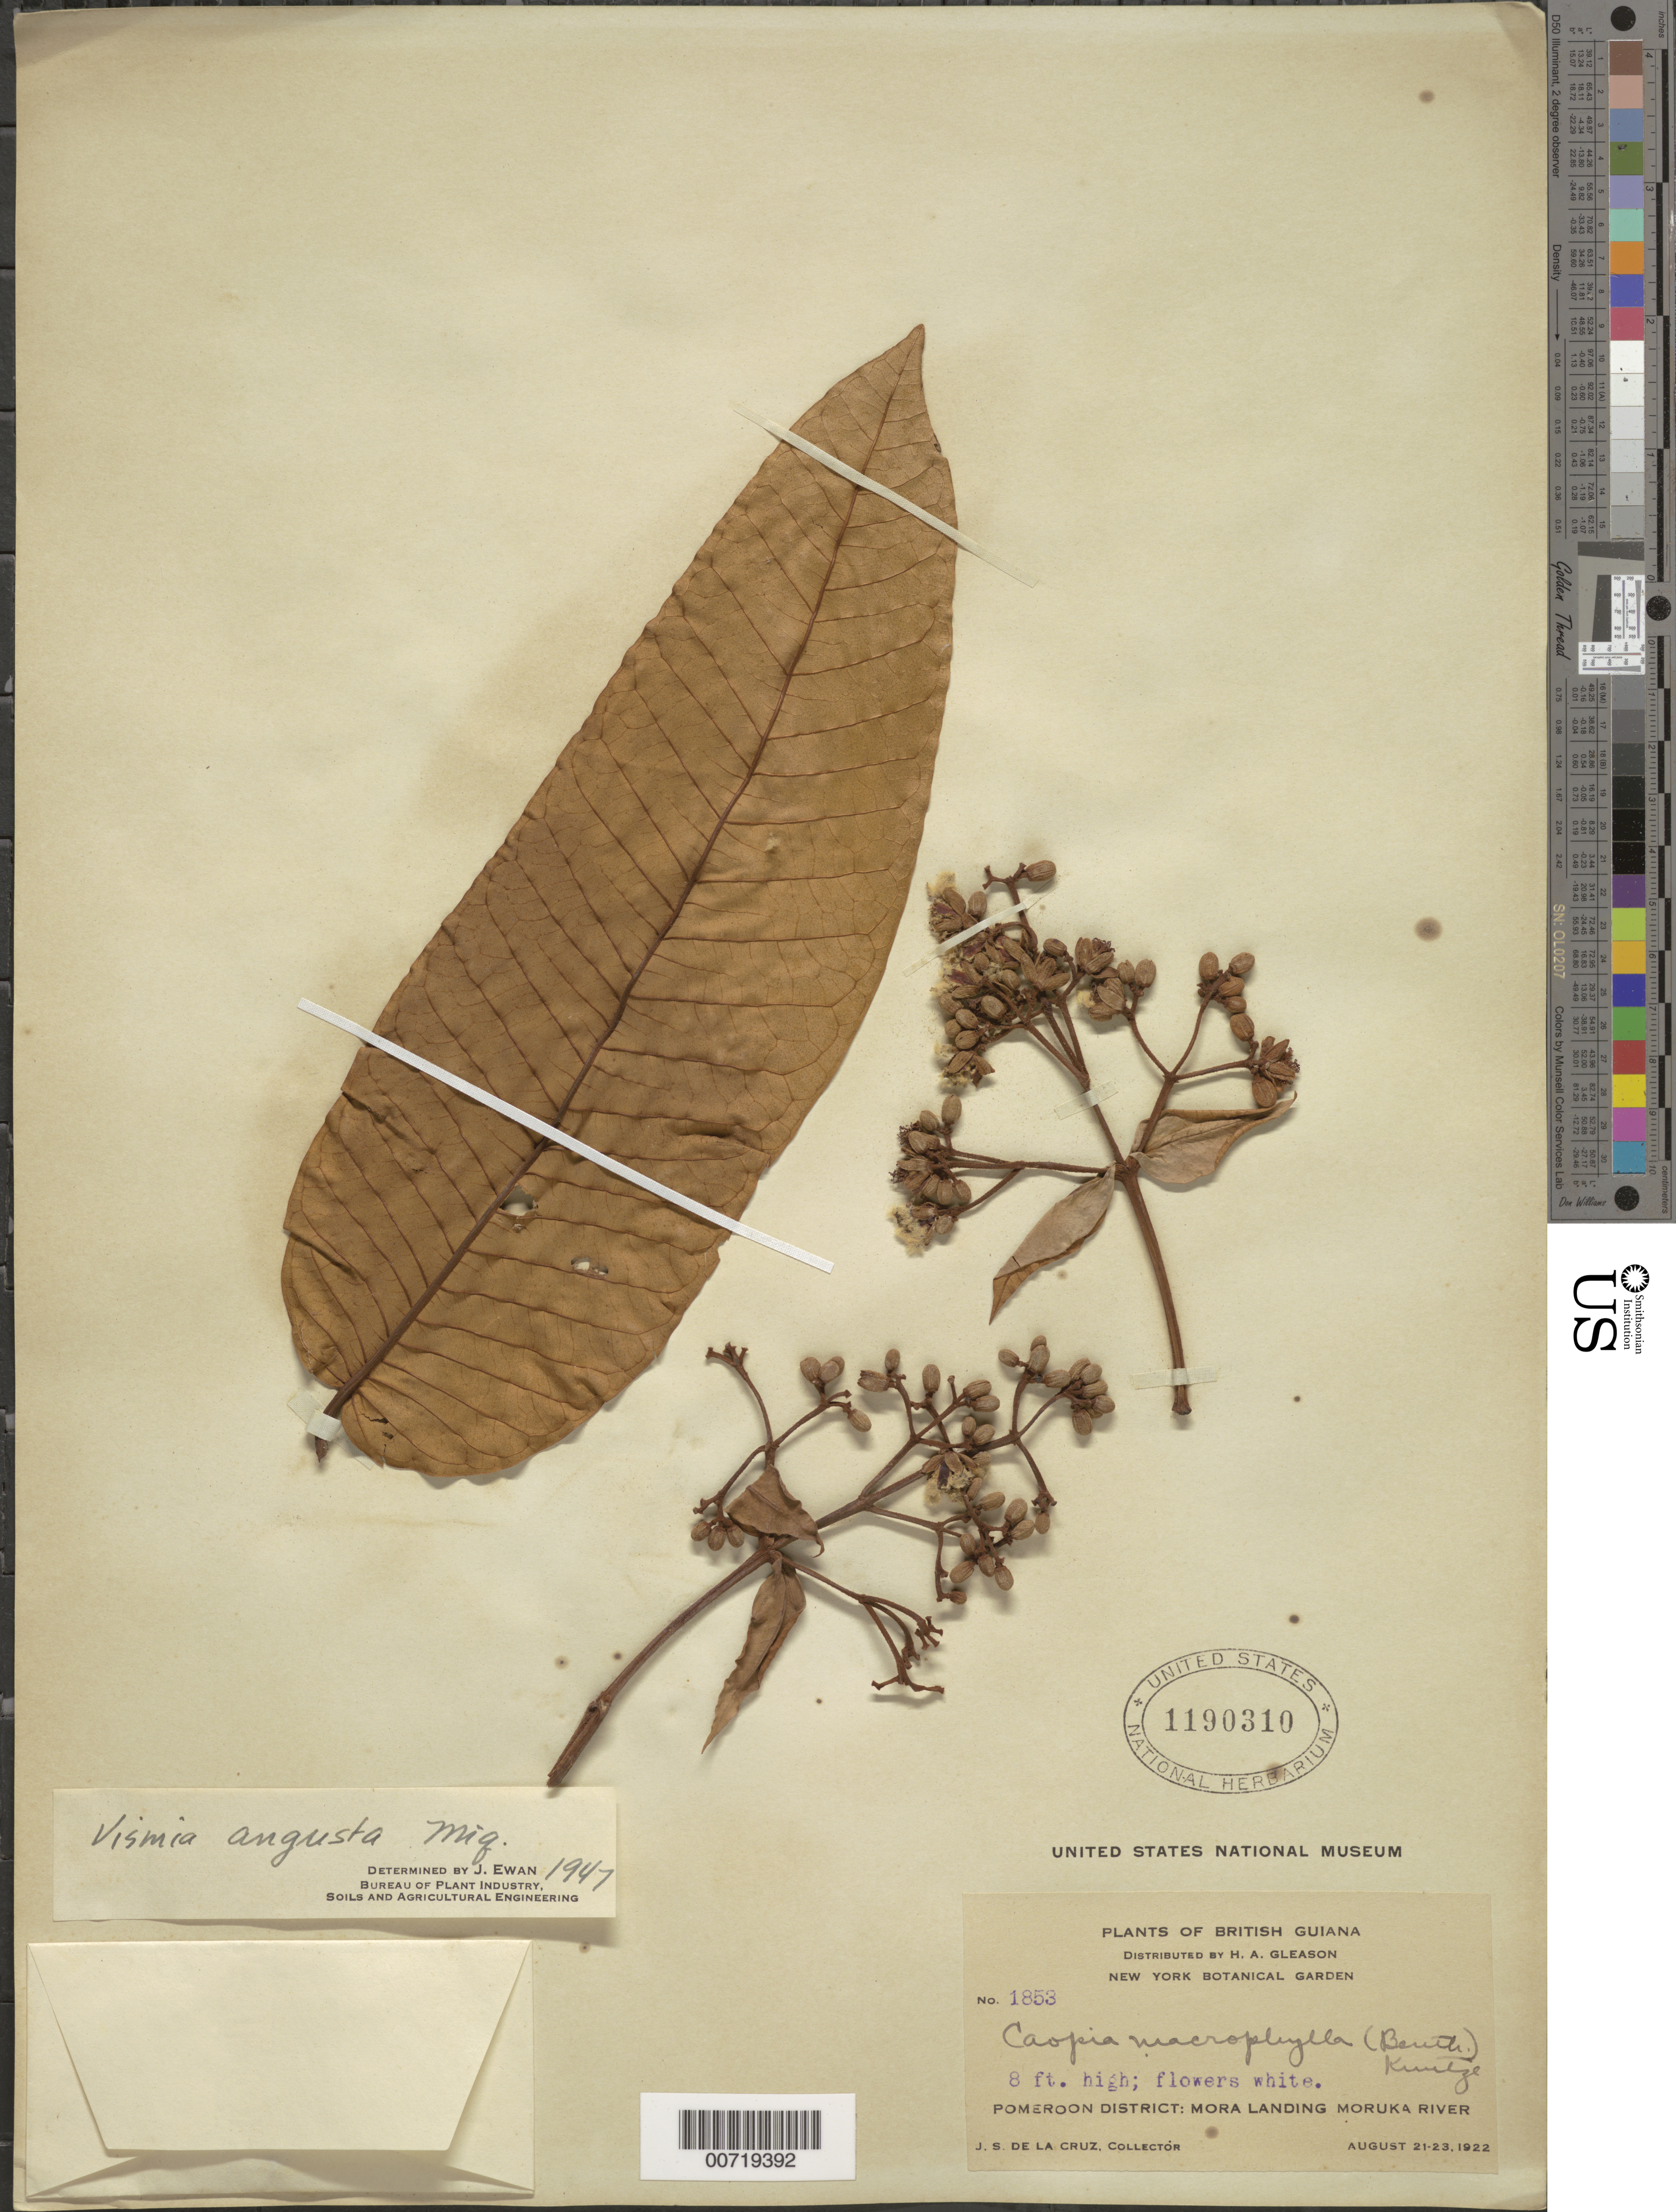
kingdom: Plantae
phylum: Tracheophyta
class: Magnoliopsida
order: Malpighiales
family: Hypericaceae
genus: Vismia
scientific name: Vismia macrophylla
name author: Kunth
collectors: J. S. de la Cruz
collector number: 1853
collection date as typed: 21-Aug-22 to 23-Aug-22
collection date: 1922-08-21/1922-08-23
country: Guyana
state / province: Barima-Waini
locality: Mora Landing, Moruka R., Pomeroon Dist.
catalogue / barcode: US 1190310